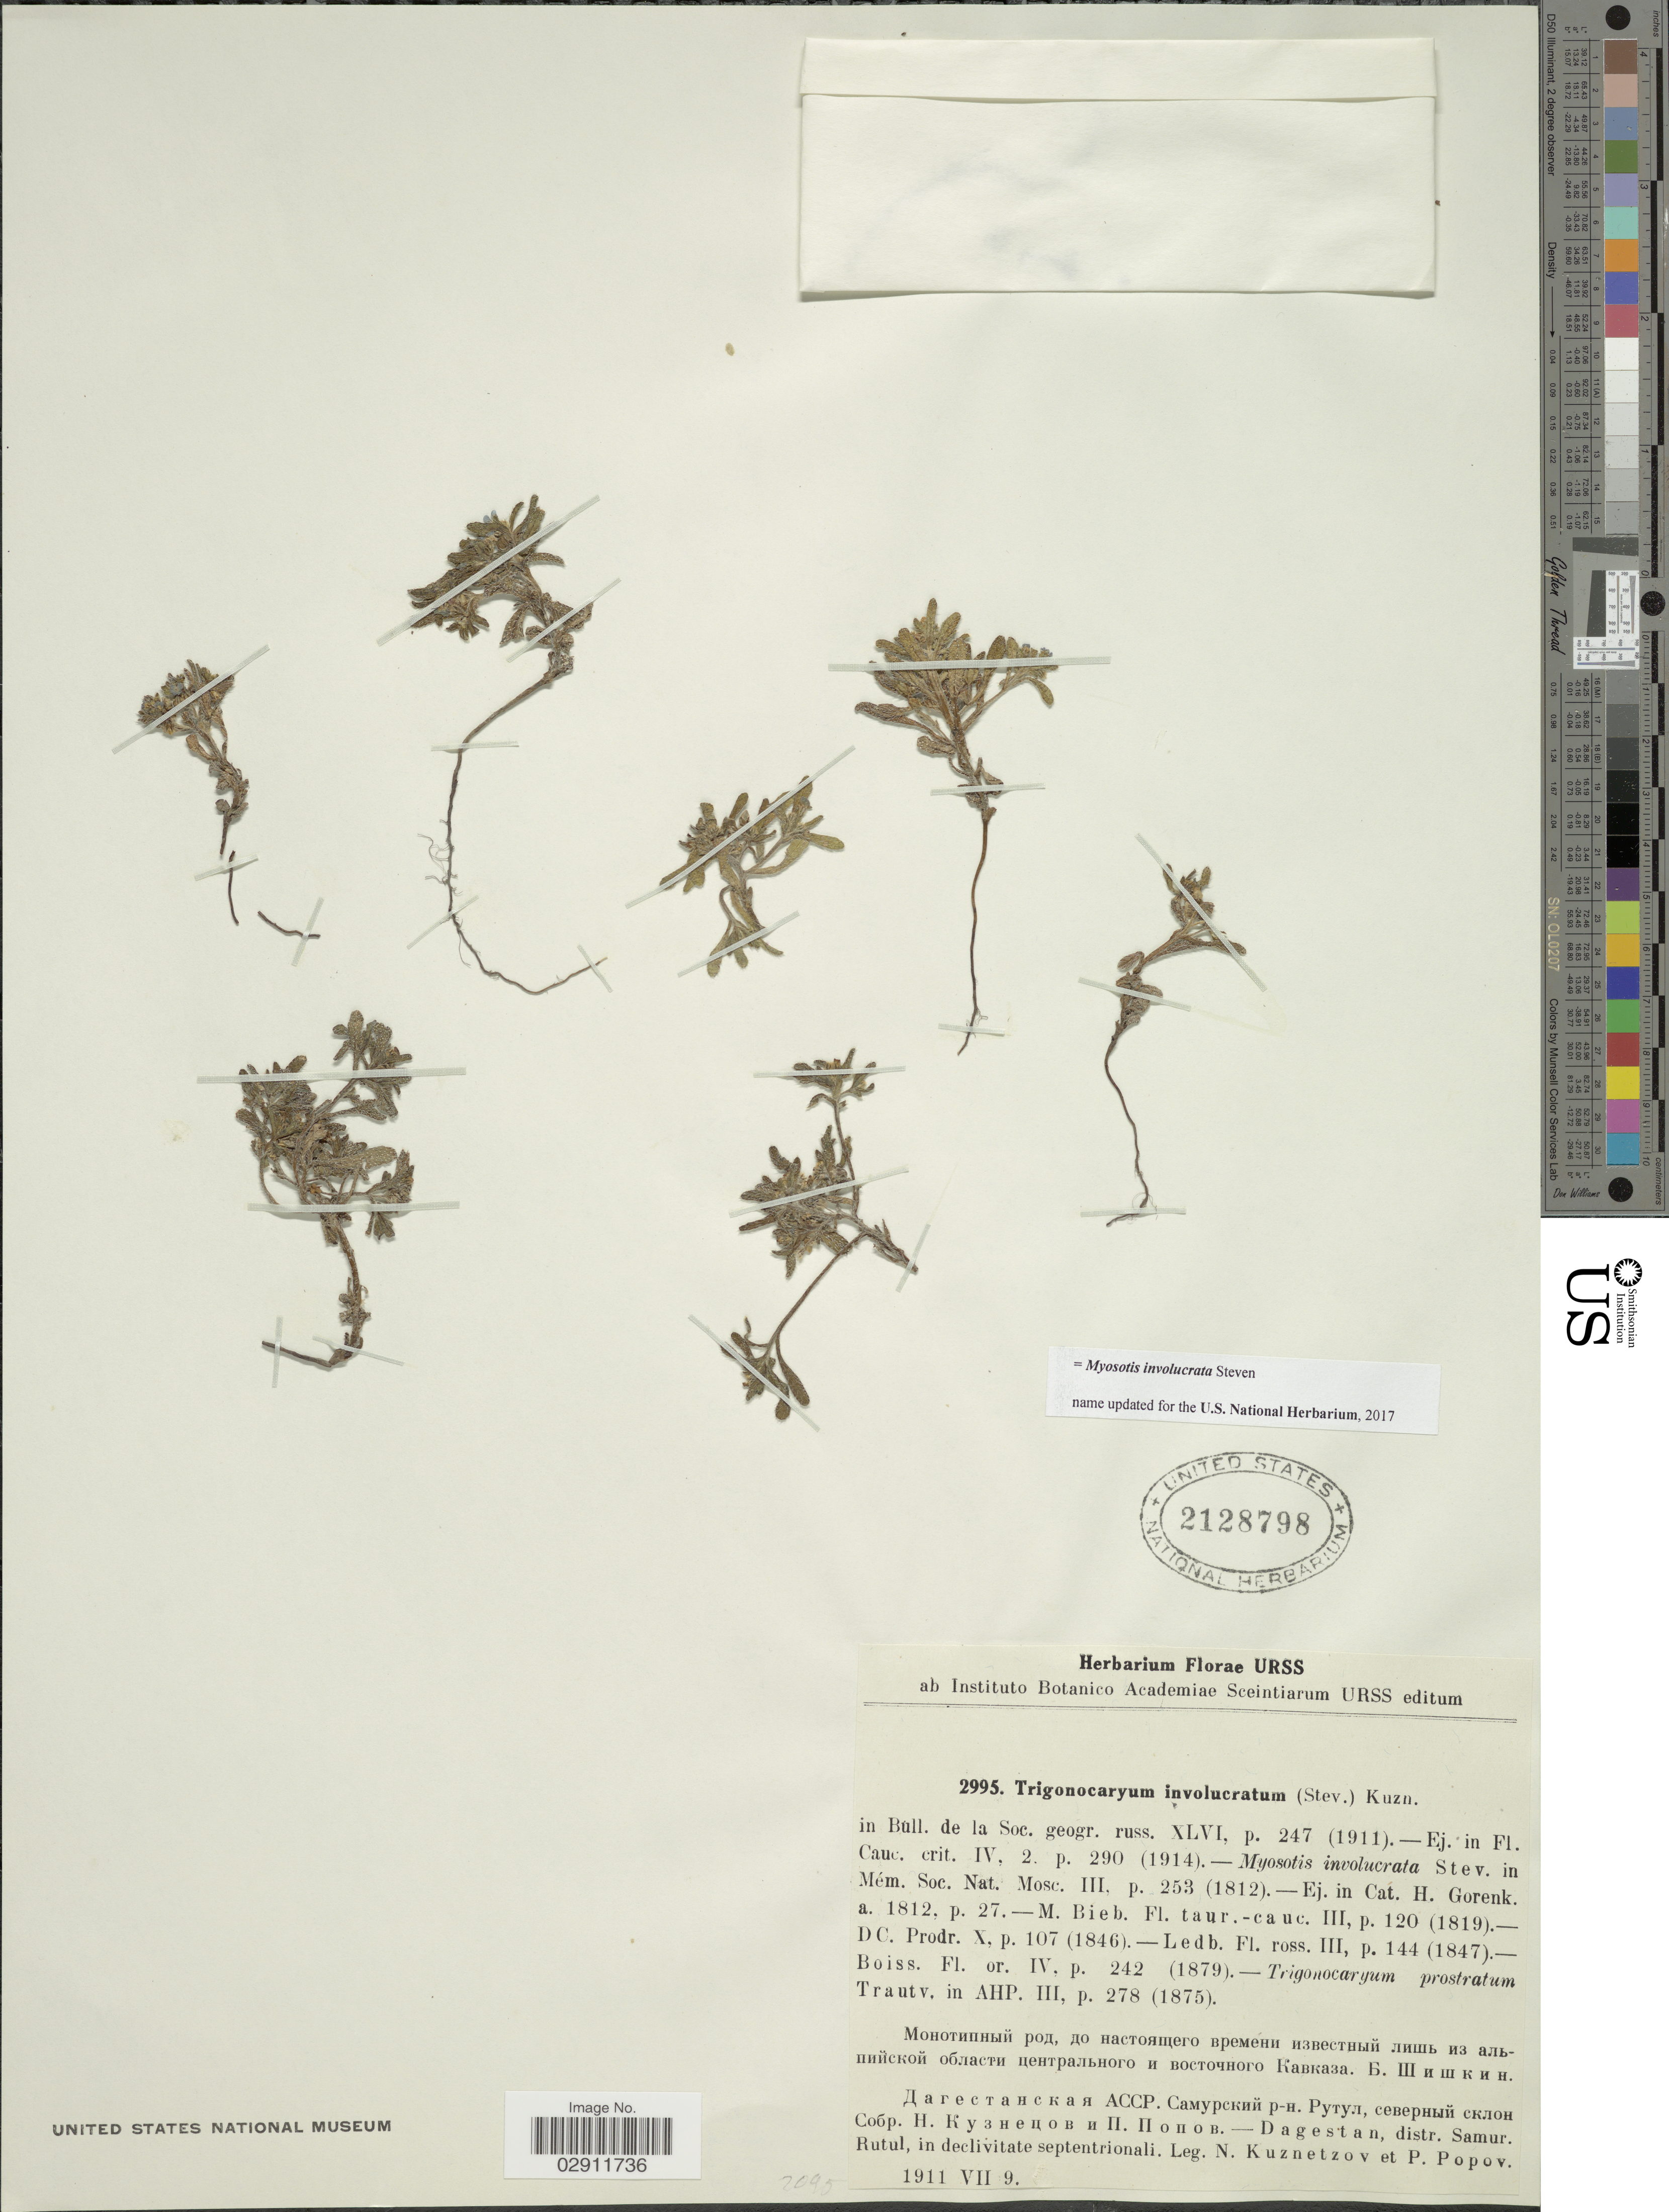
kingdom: Plantae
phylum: Tracheophyta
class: Magnoliopsida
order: Boraginales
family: Boraginaceae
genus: Myosotis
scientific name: Myosotis involucrata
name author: Steven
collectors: N. Kuznetzov & P. Popov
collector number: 2995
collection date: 1911-07-09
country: Russian Federation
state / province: Dagestan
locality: Distr. Samur. Rutul, in declivitate septentrionali.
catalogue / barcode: US 2128798